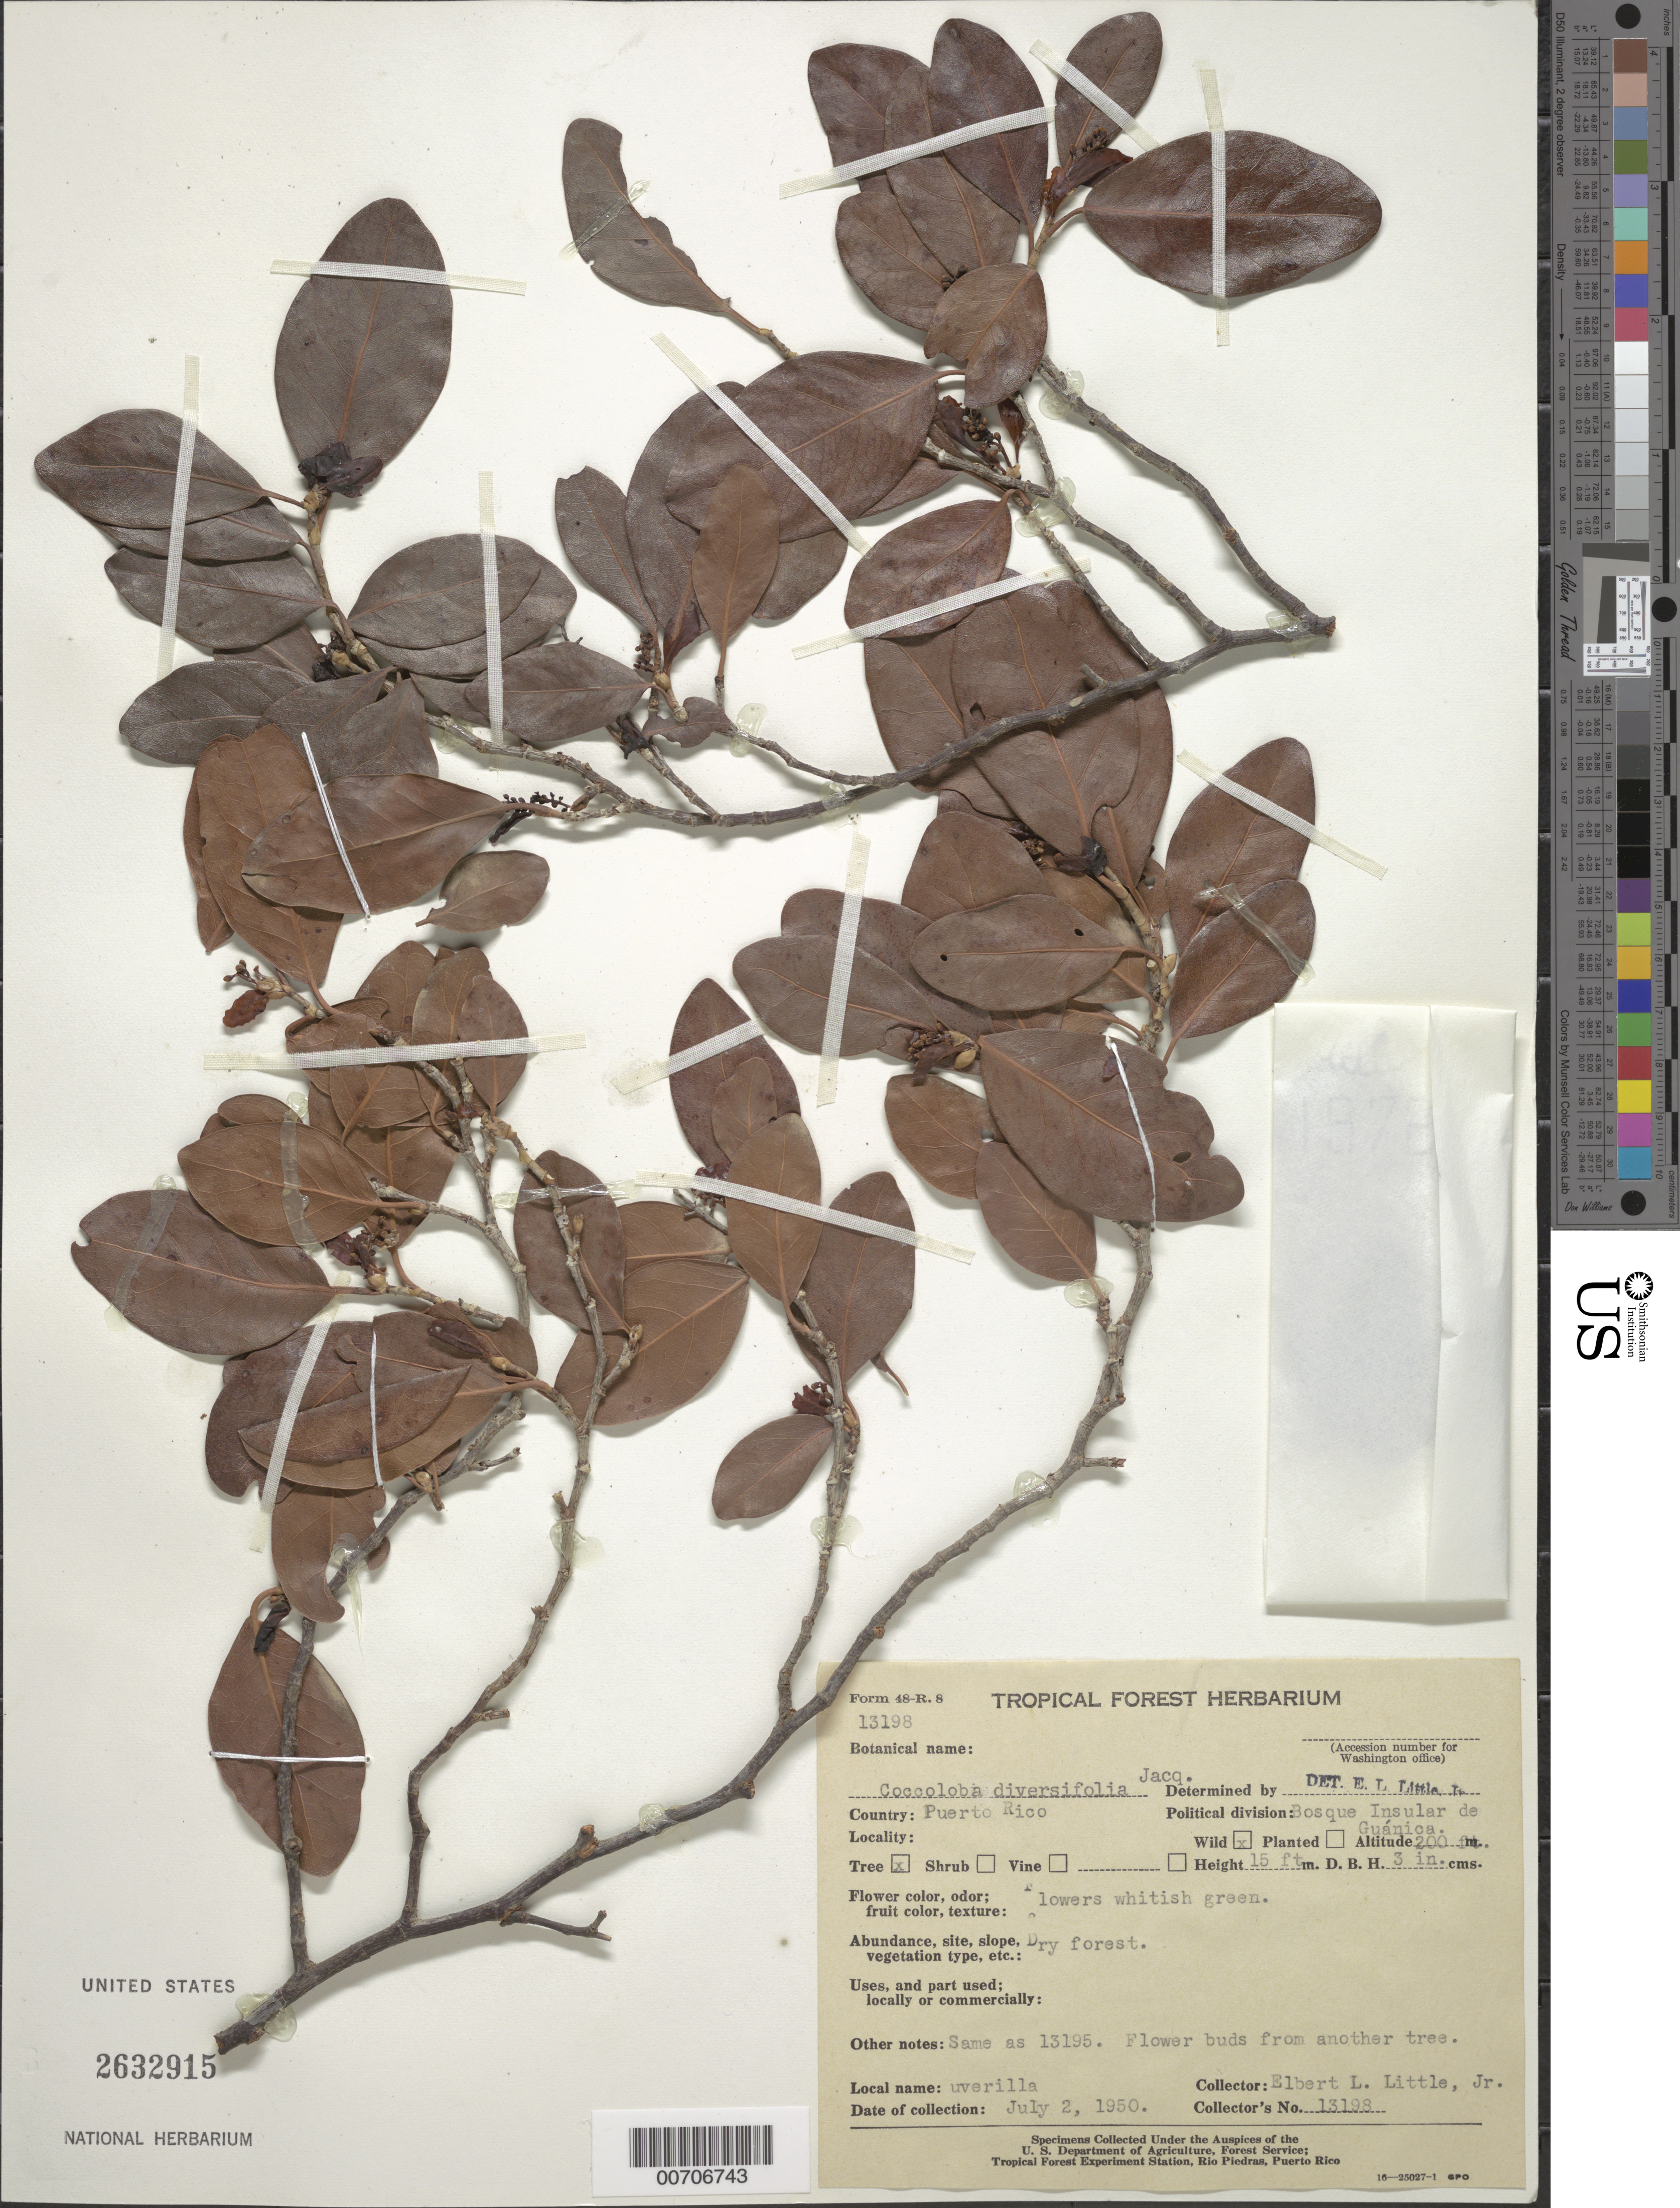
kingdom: Plantae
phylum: Tracheophyta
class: Magnoliopsida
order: Caryophyllales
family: Polygonaceae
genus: Coccoloba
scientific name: Coccoloba diversifolia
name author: Jacq.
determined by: Little, Elbert L., Jr., (FSSR), United States Department of Agriculture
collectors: E. L. Little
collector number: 13198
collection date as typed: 02 Jul 1950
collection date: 1950-07-02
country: Puerto Rico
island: Greater Antilles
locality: Bosque Insular de Guanica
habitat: Dry forest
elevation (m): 61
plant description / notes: Common name: uverilla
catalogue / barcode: US 2632915